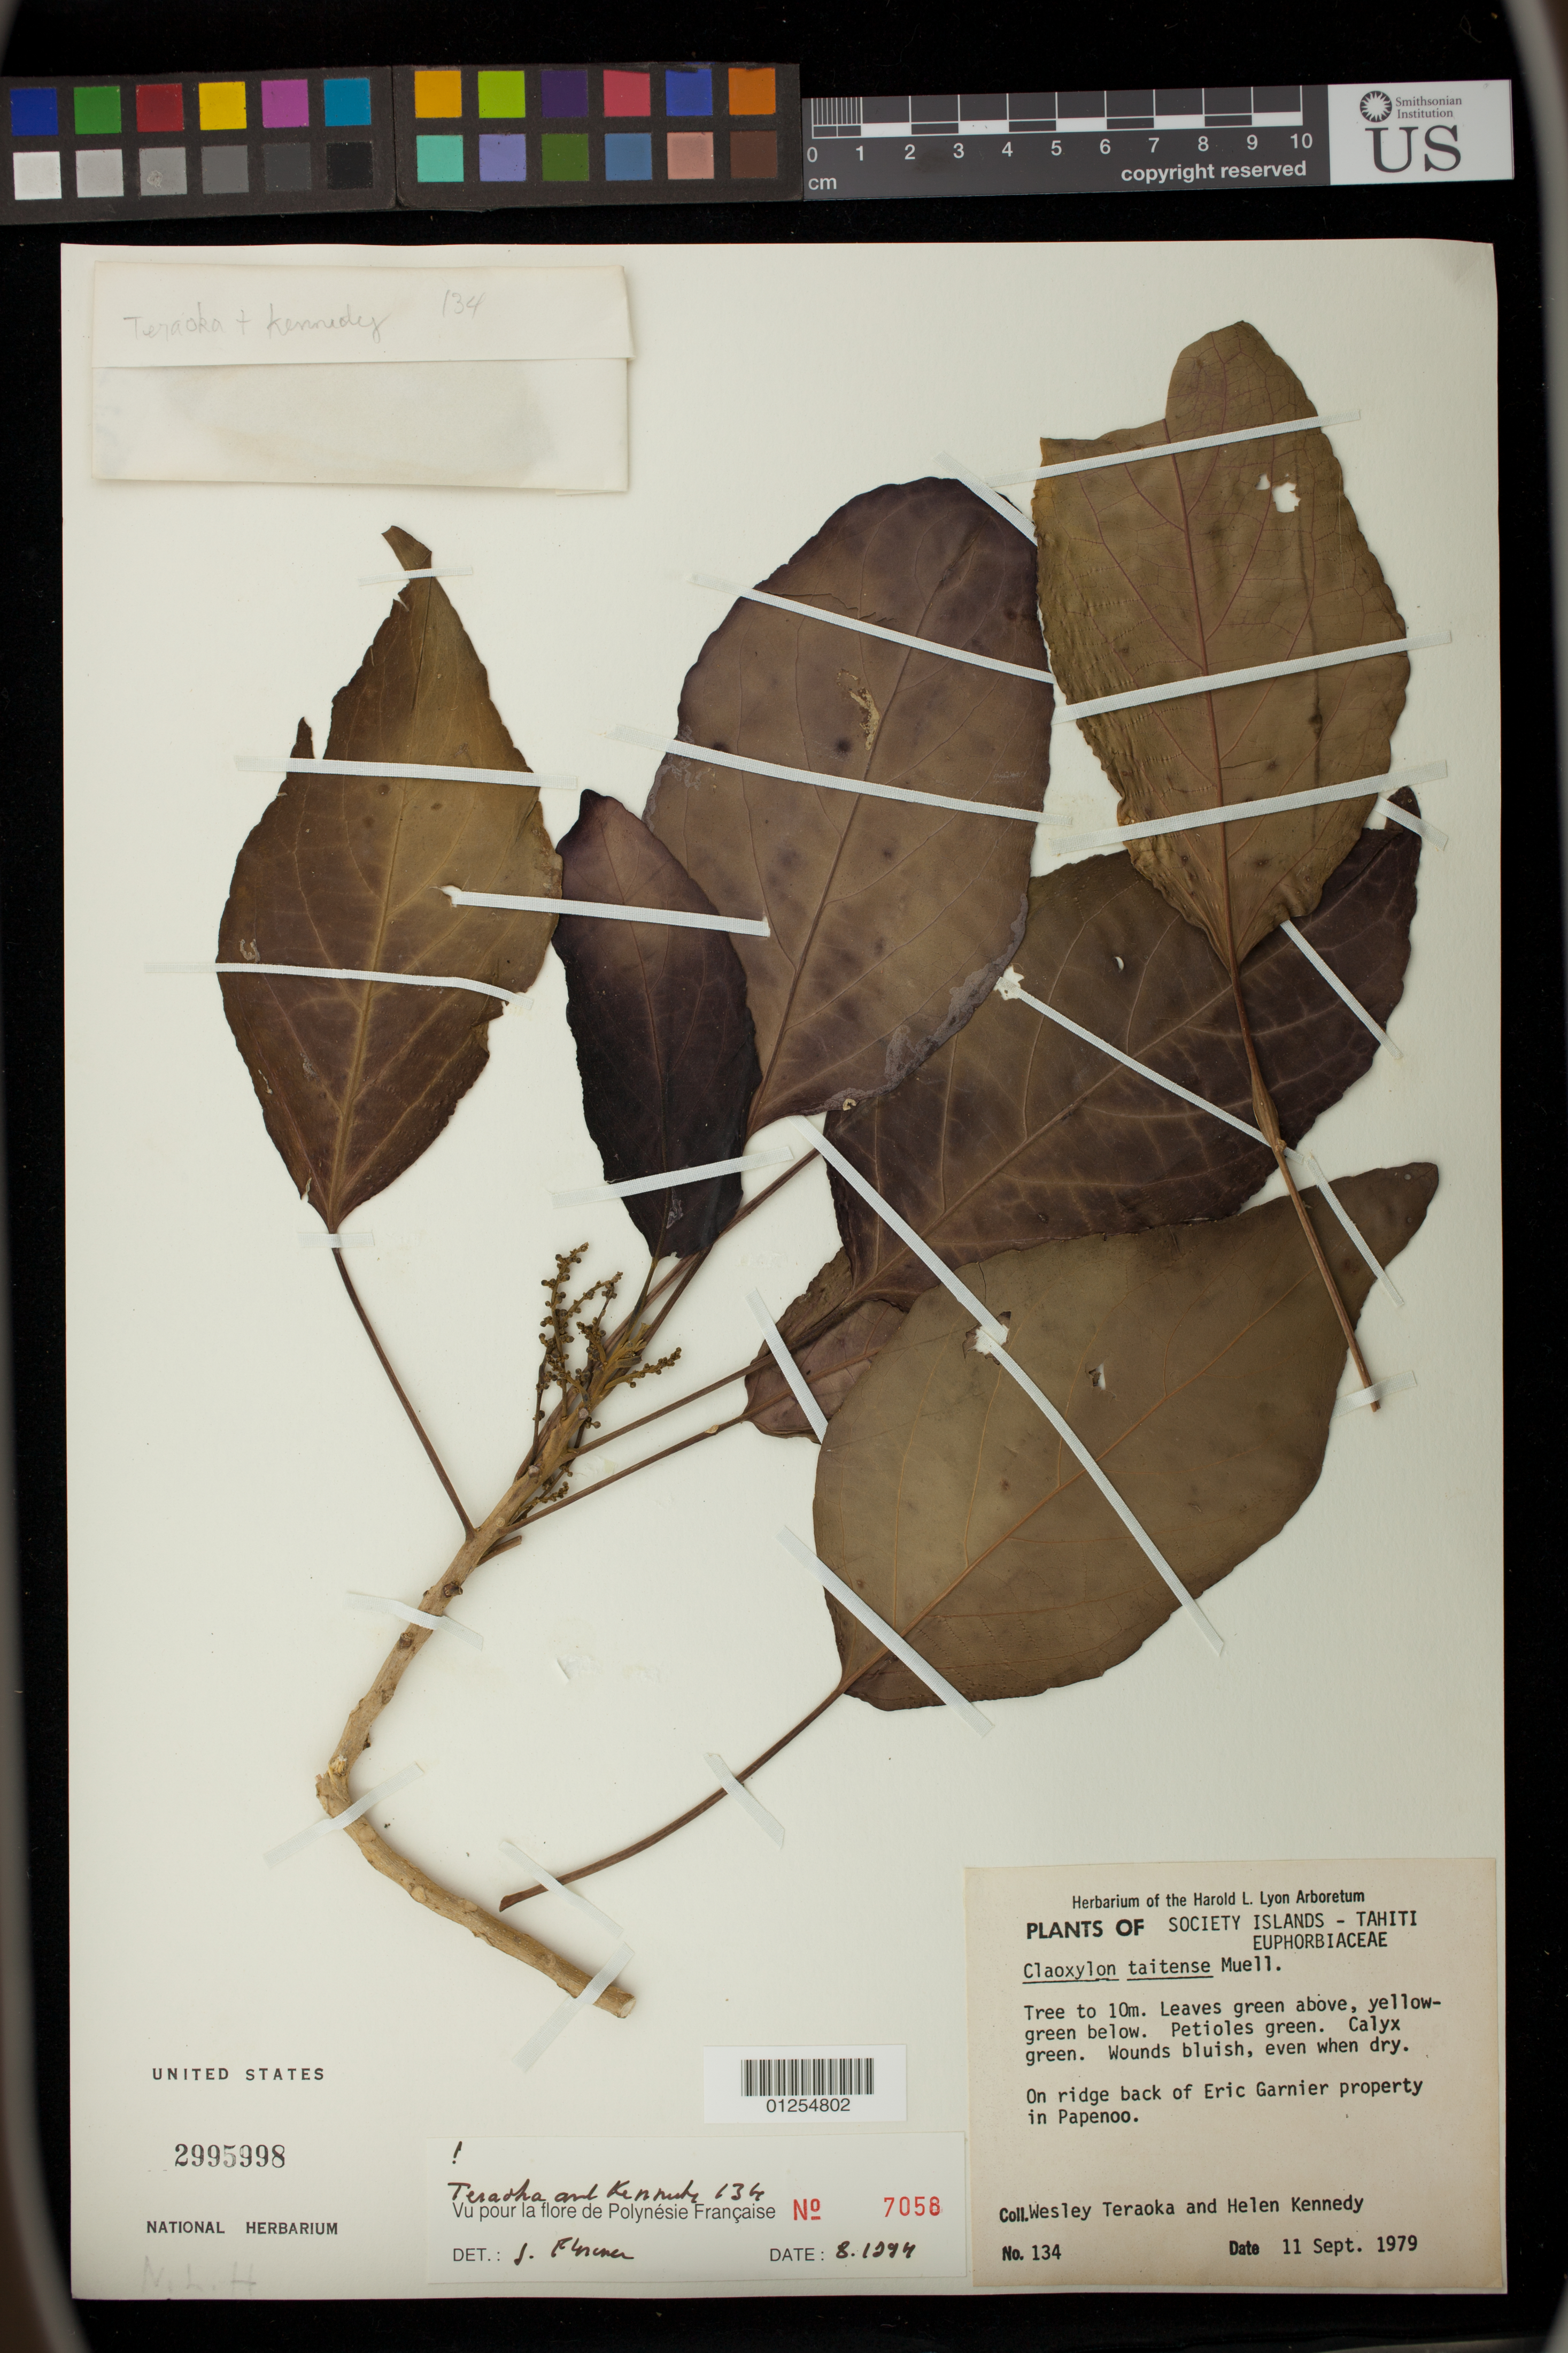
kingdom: Plantae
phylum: Tracheophyta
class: Magnoliopsida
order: Malpighiales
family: Euphorbiaceae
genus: Claoxylon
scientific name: Claoxylon taitense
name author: Müll. Arg.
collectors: W. Teraoka & H. Kennedy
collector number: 134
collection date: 1979-09-11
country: French Polynesia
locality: Society Islands, Tahiti. On ridge back of Eric Garnier property in Papenoo.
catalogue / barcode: US 2995998